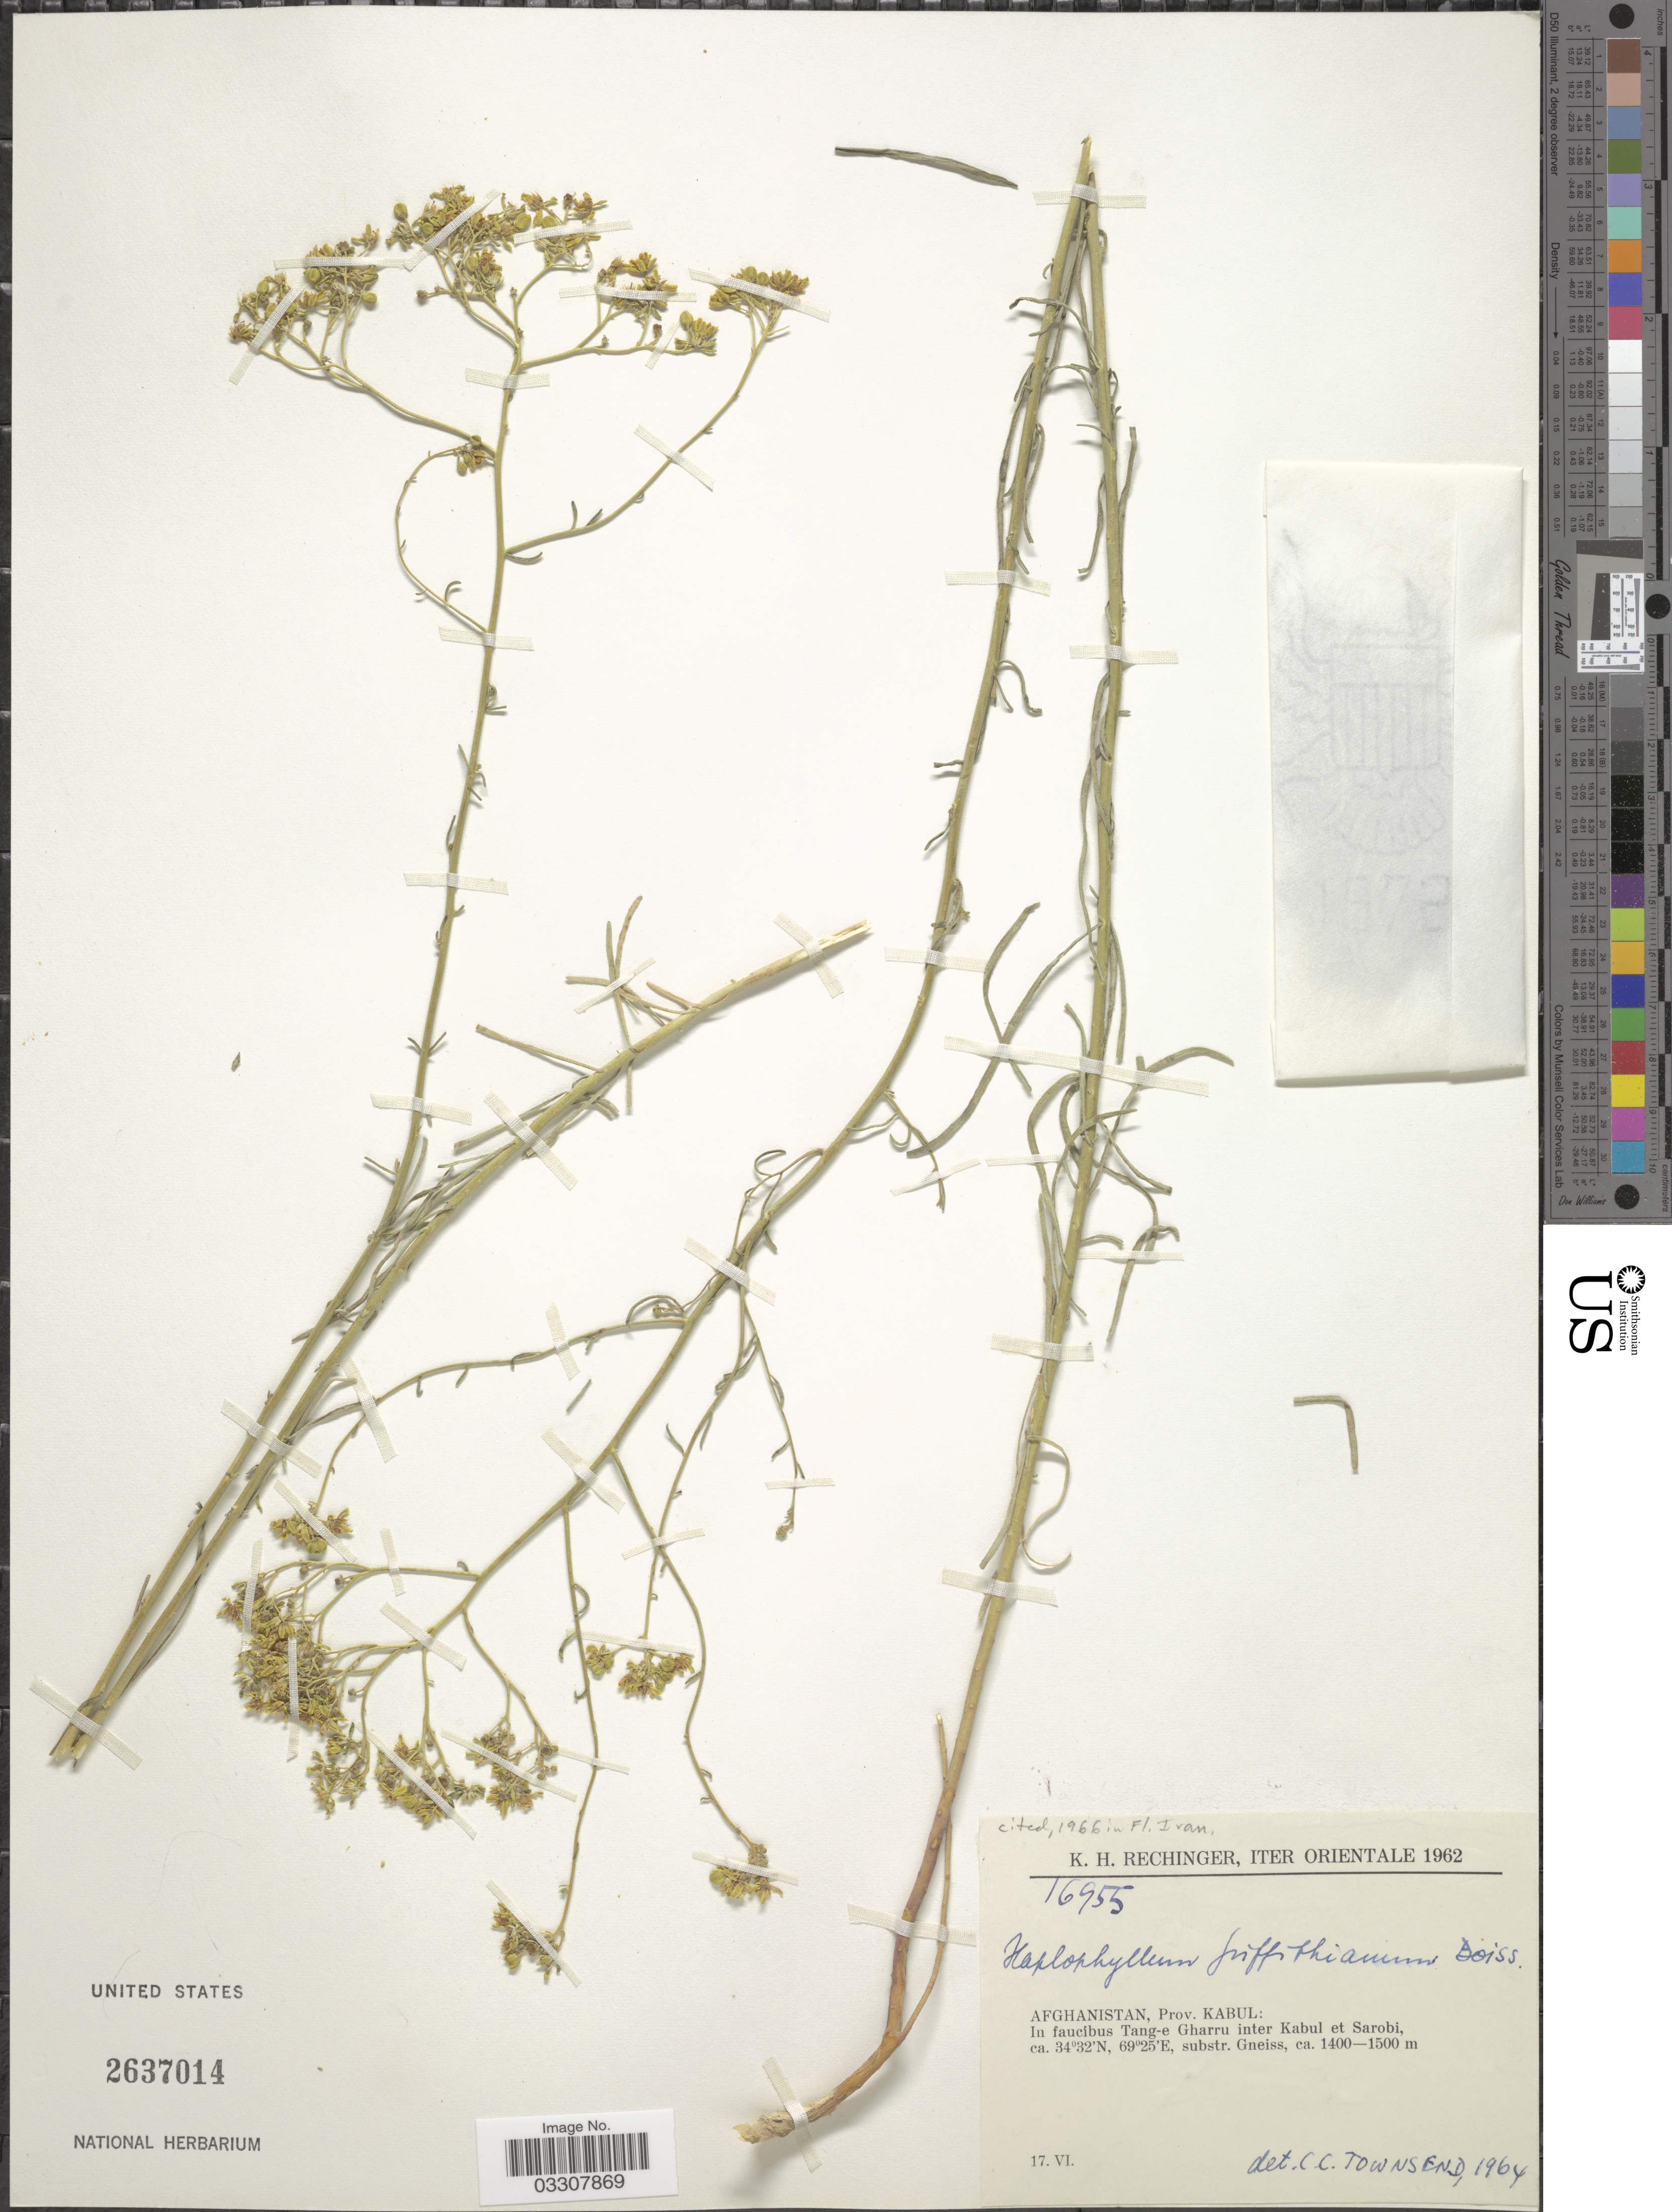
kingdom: Plantae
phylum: Tracheophyta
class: Magnoliopsida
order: Sapindales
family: Rutaceae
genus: Haplophyllum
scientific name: Haplophyllum griffithianum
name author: Boiss.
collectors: K. H. Rechinger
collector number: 16955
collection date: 1962-06-17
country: Afghanistan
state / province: Kabul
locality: Iter Orientale. Prov. Kabul: In faucibus Tang-e Gharru inter Kabul et Sarobi.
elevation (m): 1400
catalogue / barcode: US 2637014